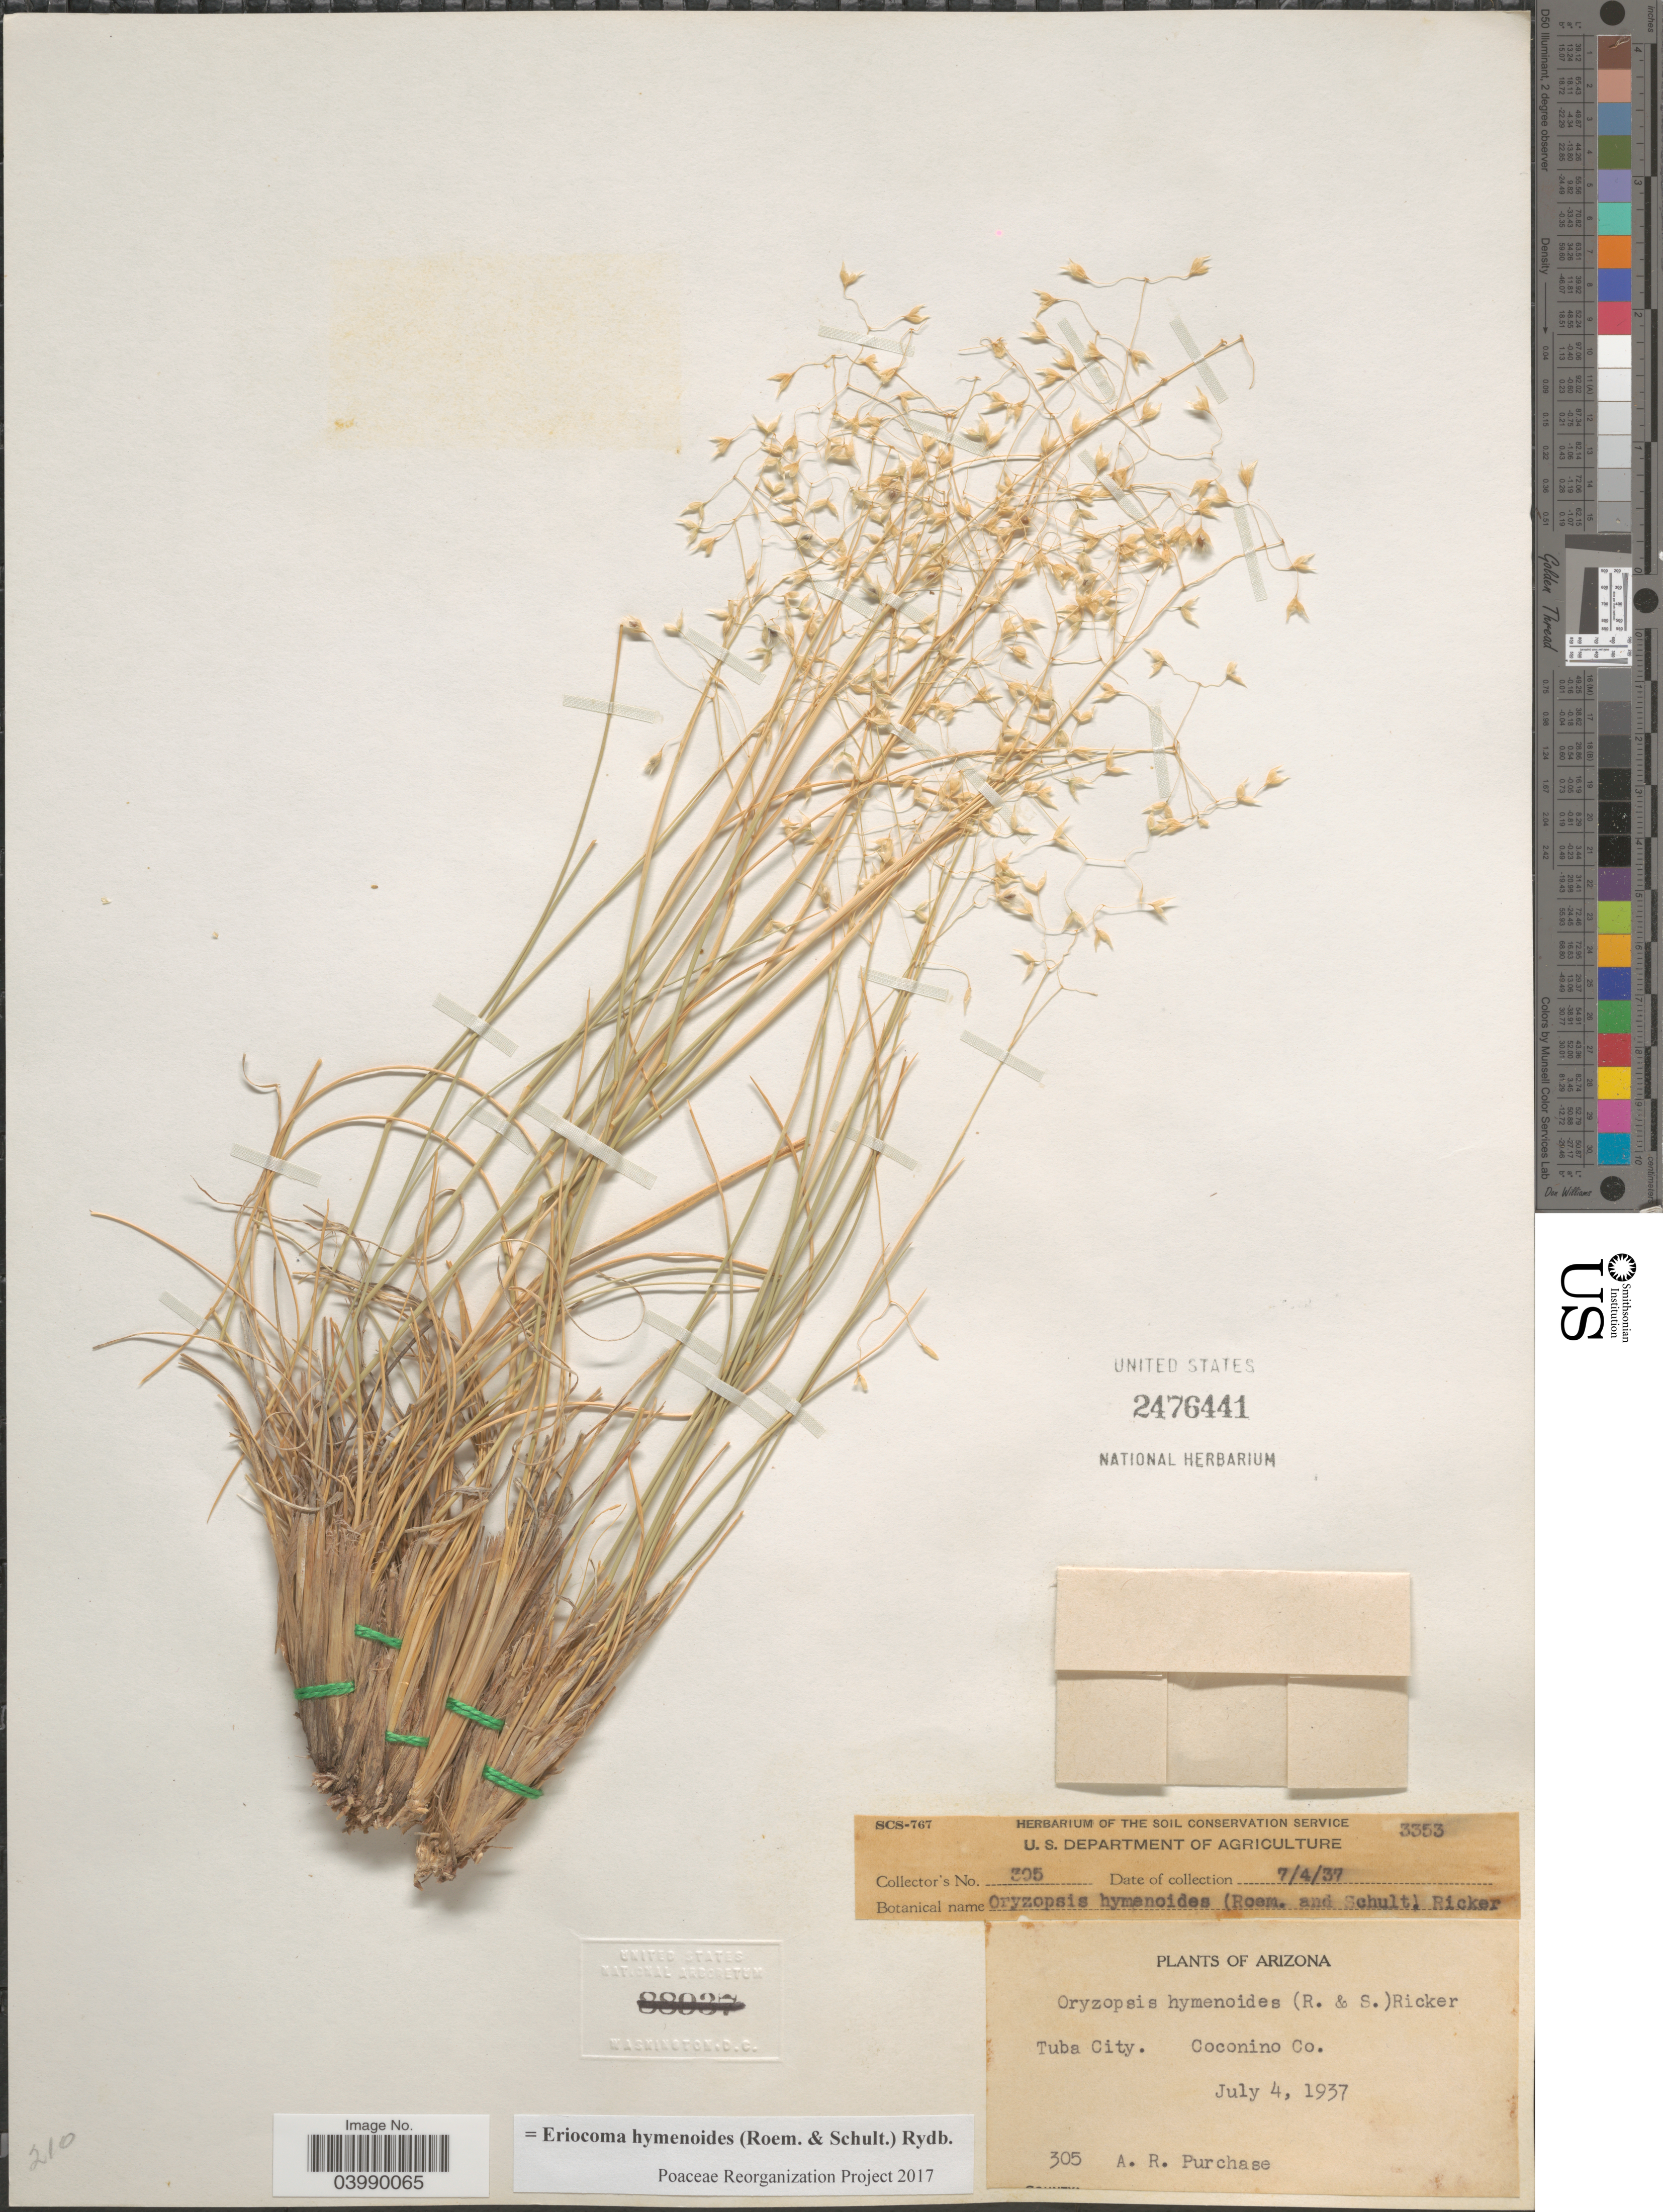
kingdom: Plantae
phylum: Tracheophyta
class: Liliopsida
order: Poales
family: Poaceae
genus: Eriocoma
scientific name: Eriocoma hymenoides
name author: (Roem. & Schult.) Rydb.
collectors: A. Purchase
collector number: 305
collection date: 1937-07-04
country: United States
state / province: Arizona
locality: Tuba City. Coconino Co.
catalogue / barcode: US 2476441